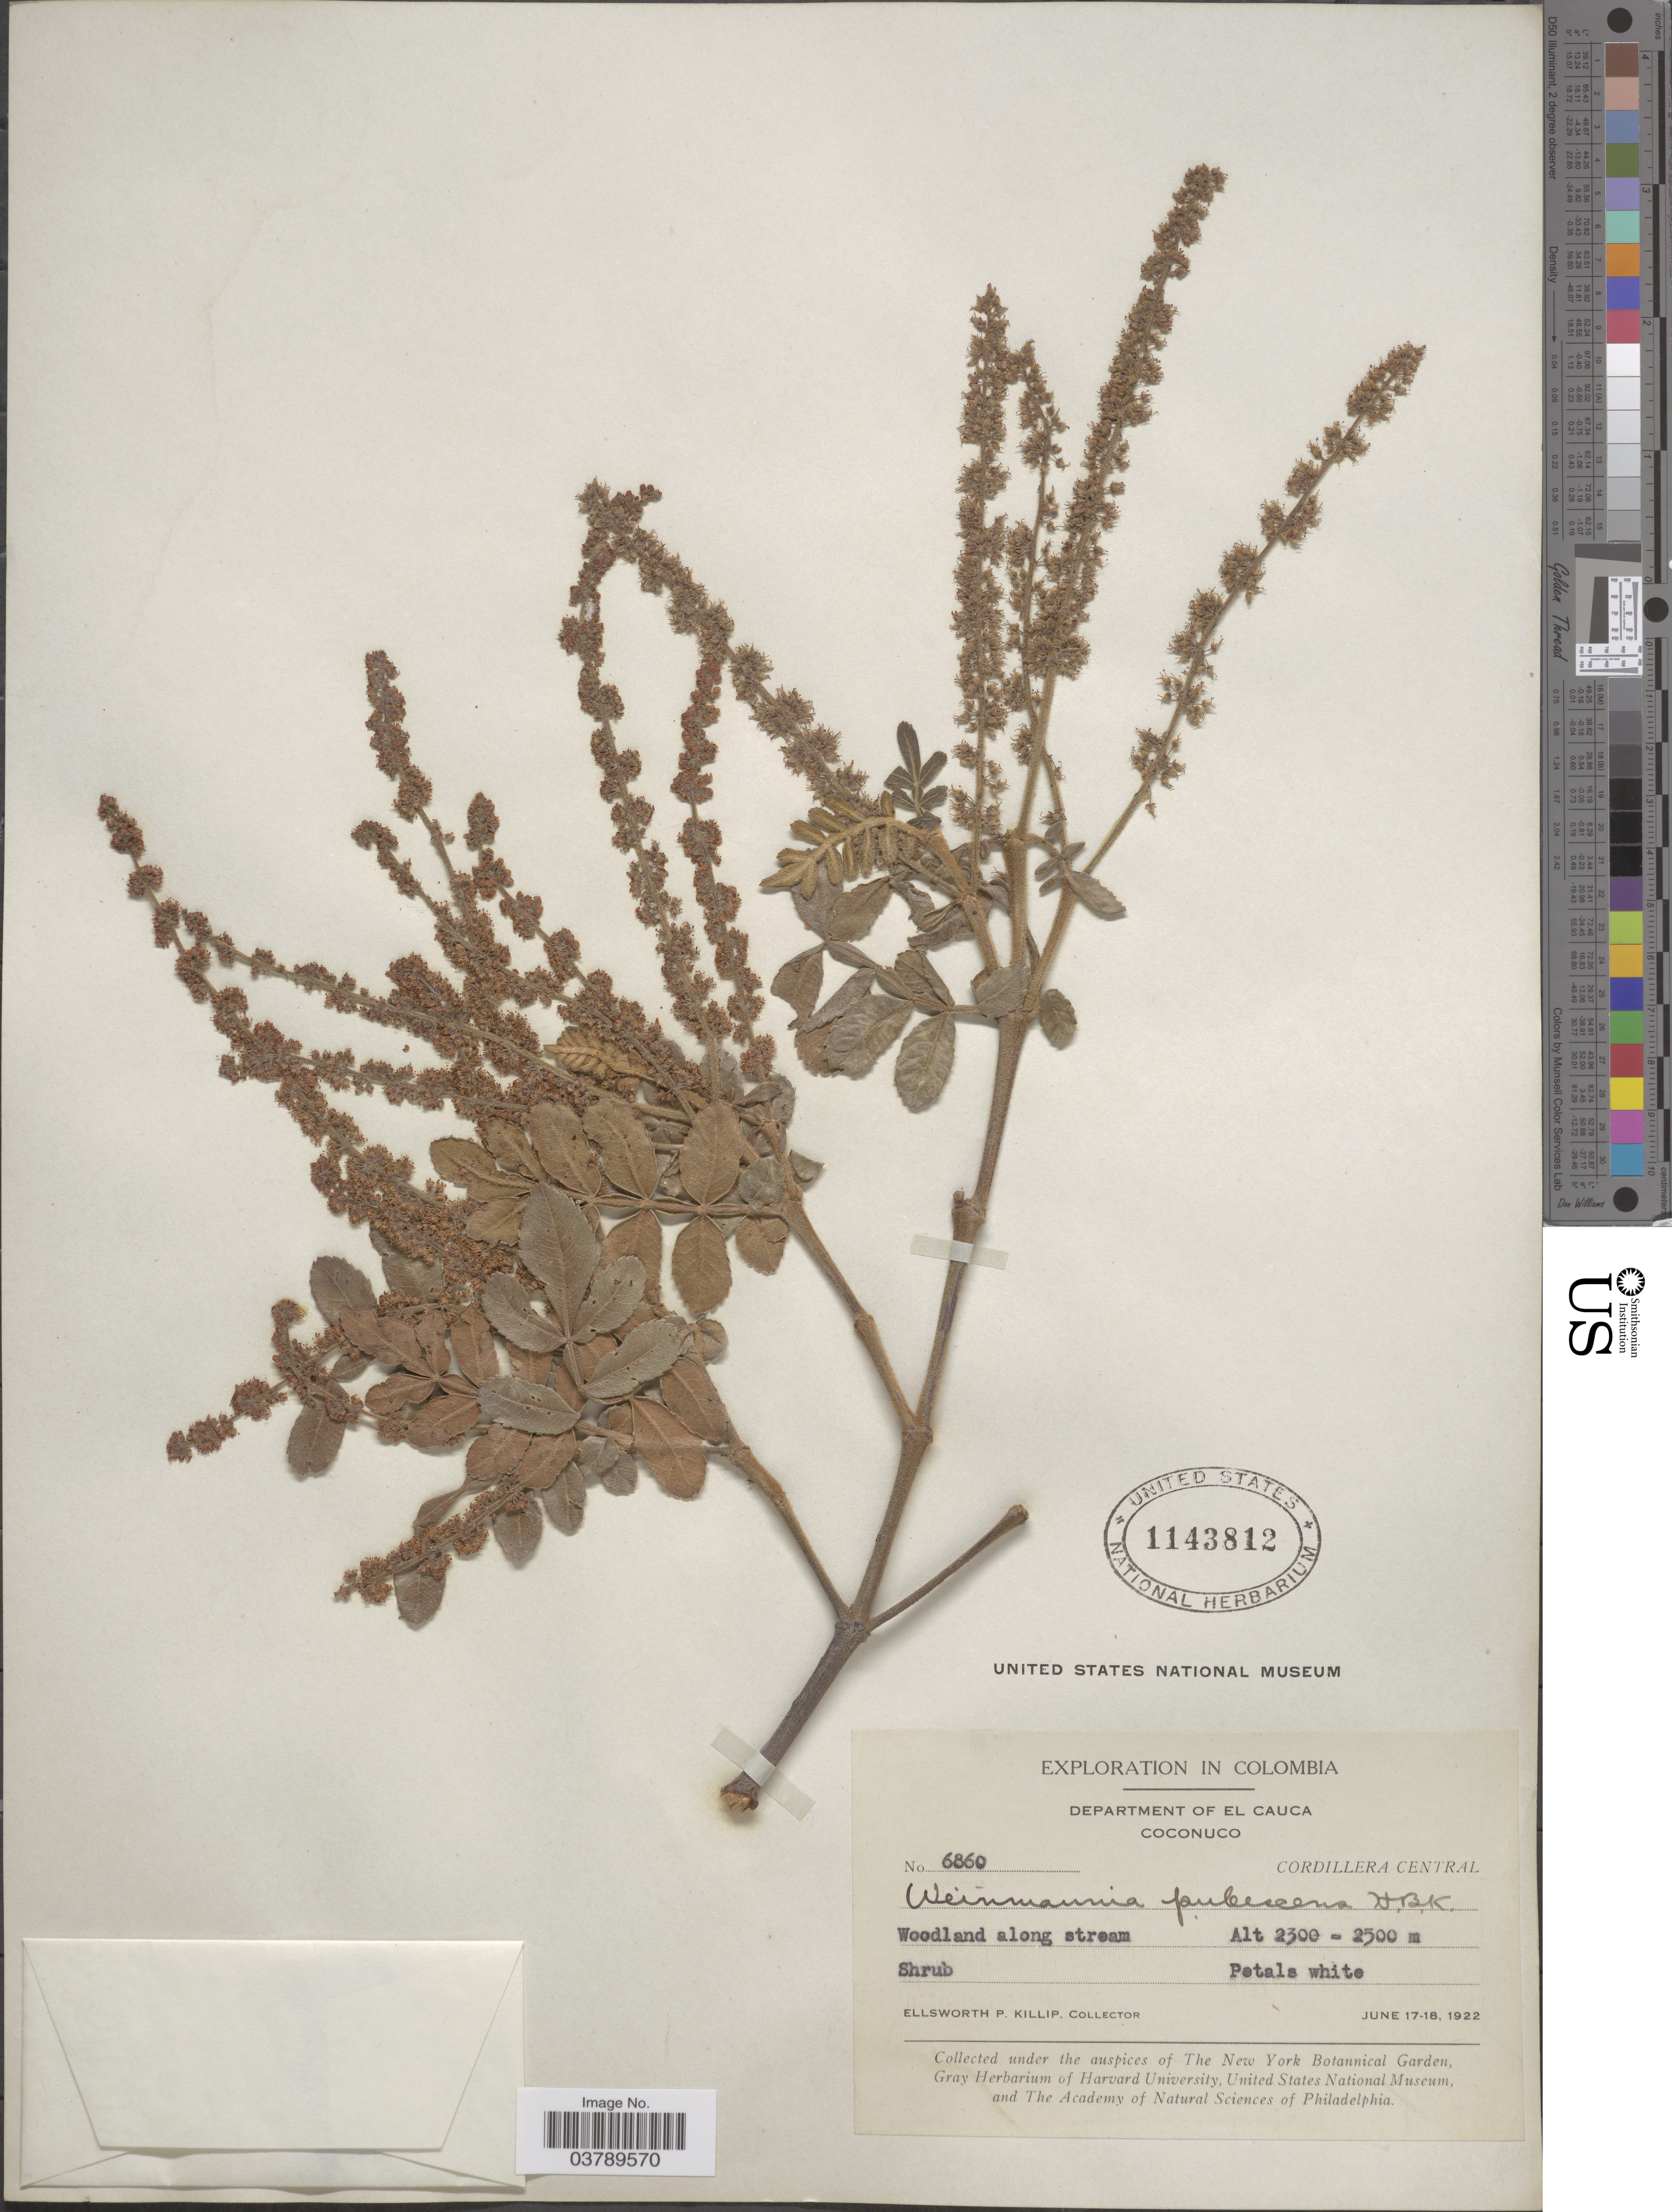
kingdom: Plantae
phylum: Tracheophyta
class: Magnoliopsida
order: Oxalidales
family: Cunoniaceae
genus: Weinmannia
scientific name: Weinmannia pubescens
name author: Kunth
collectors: E. P. Killip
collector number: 6860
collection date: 1922-06-17/1922-06-18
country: Colombia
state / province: Cauca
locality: Department of EL Cauca, Coconuco. Cordillera Central.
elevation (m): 2300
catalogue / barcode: US 1143812